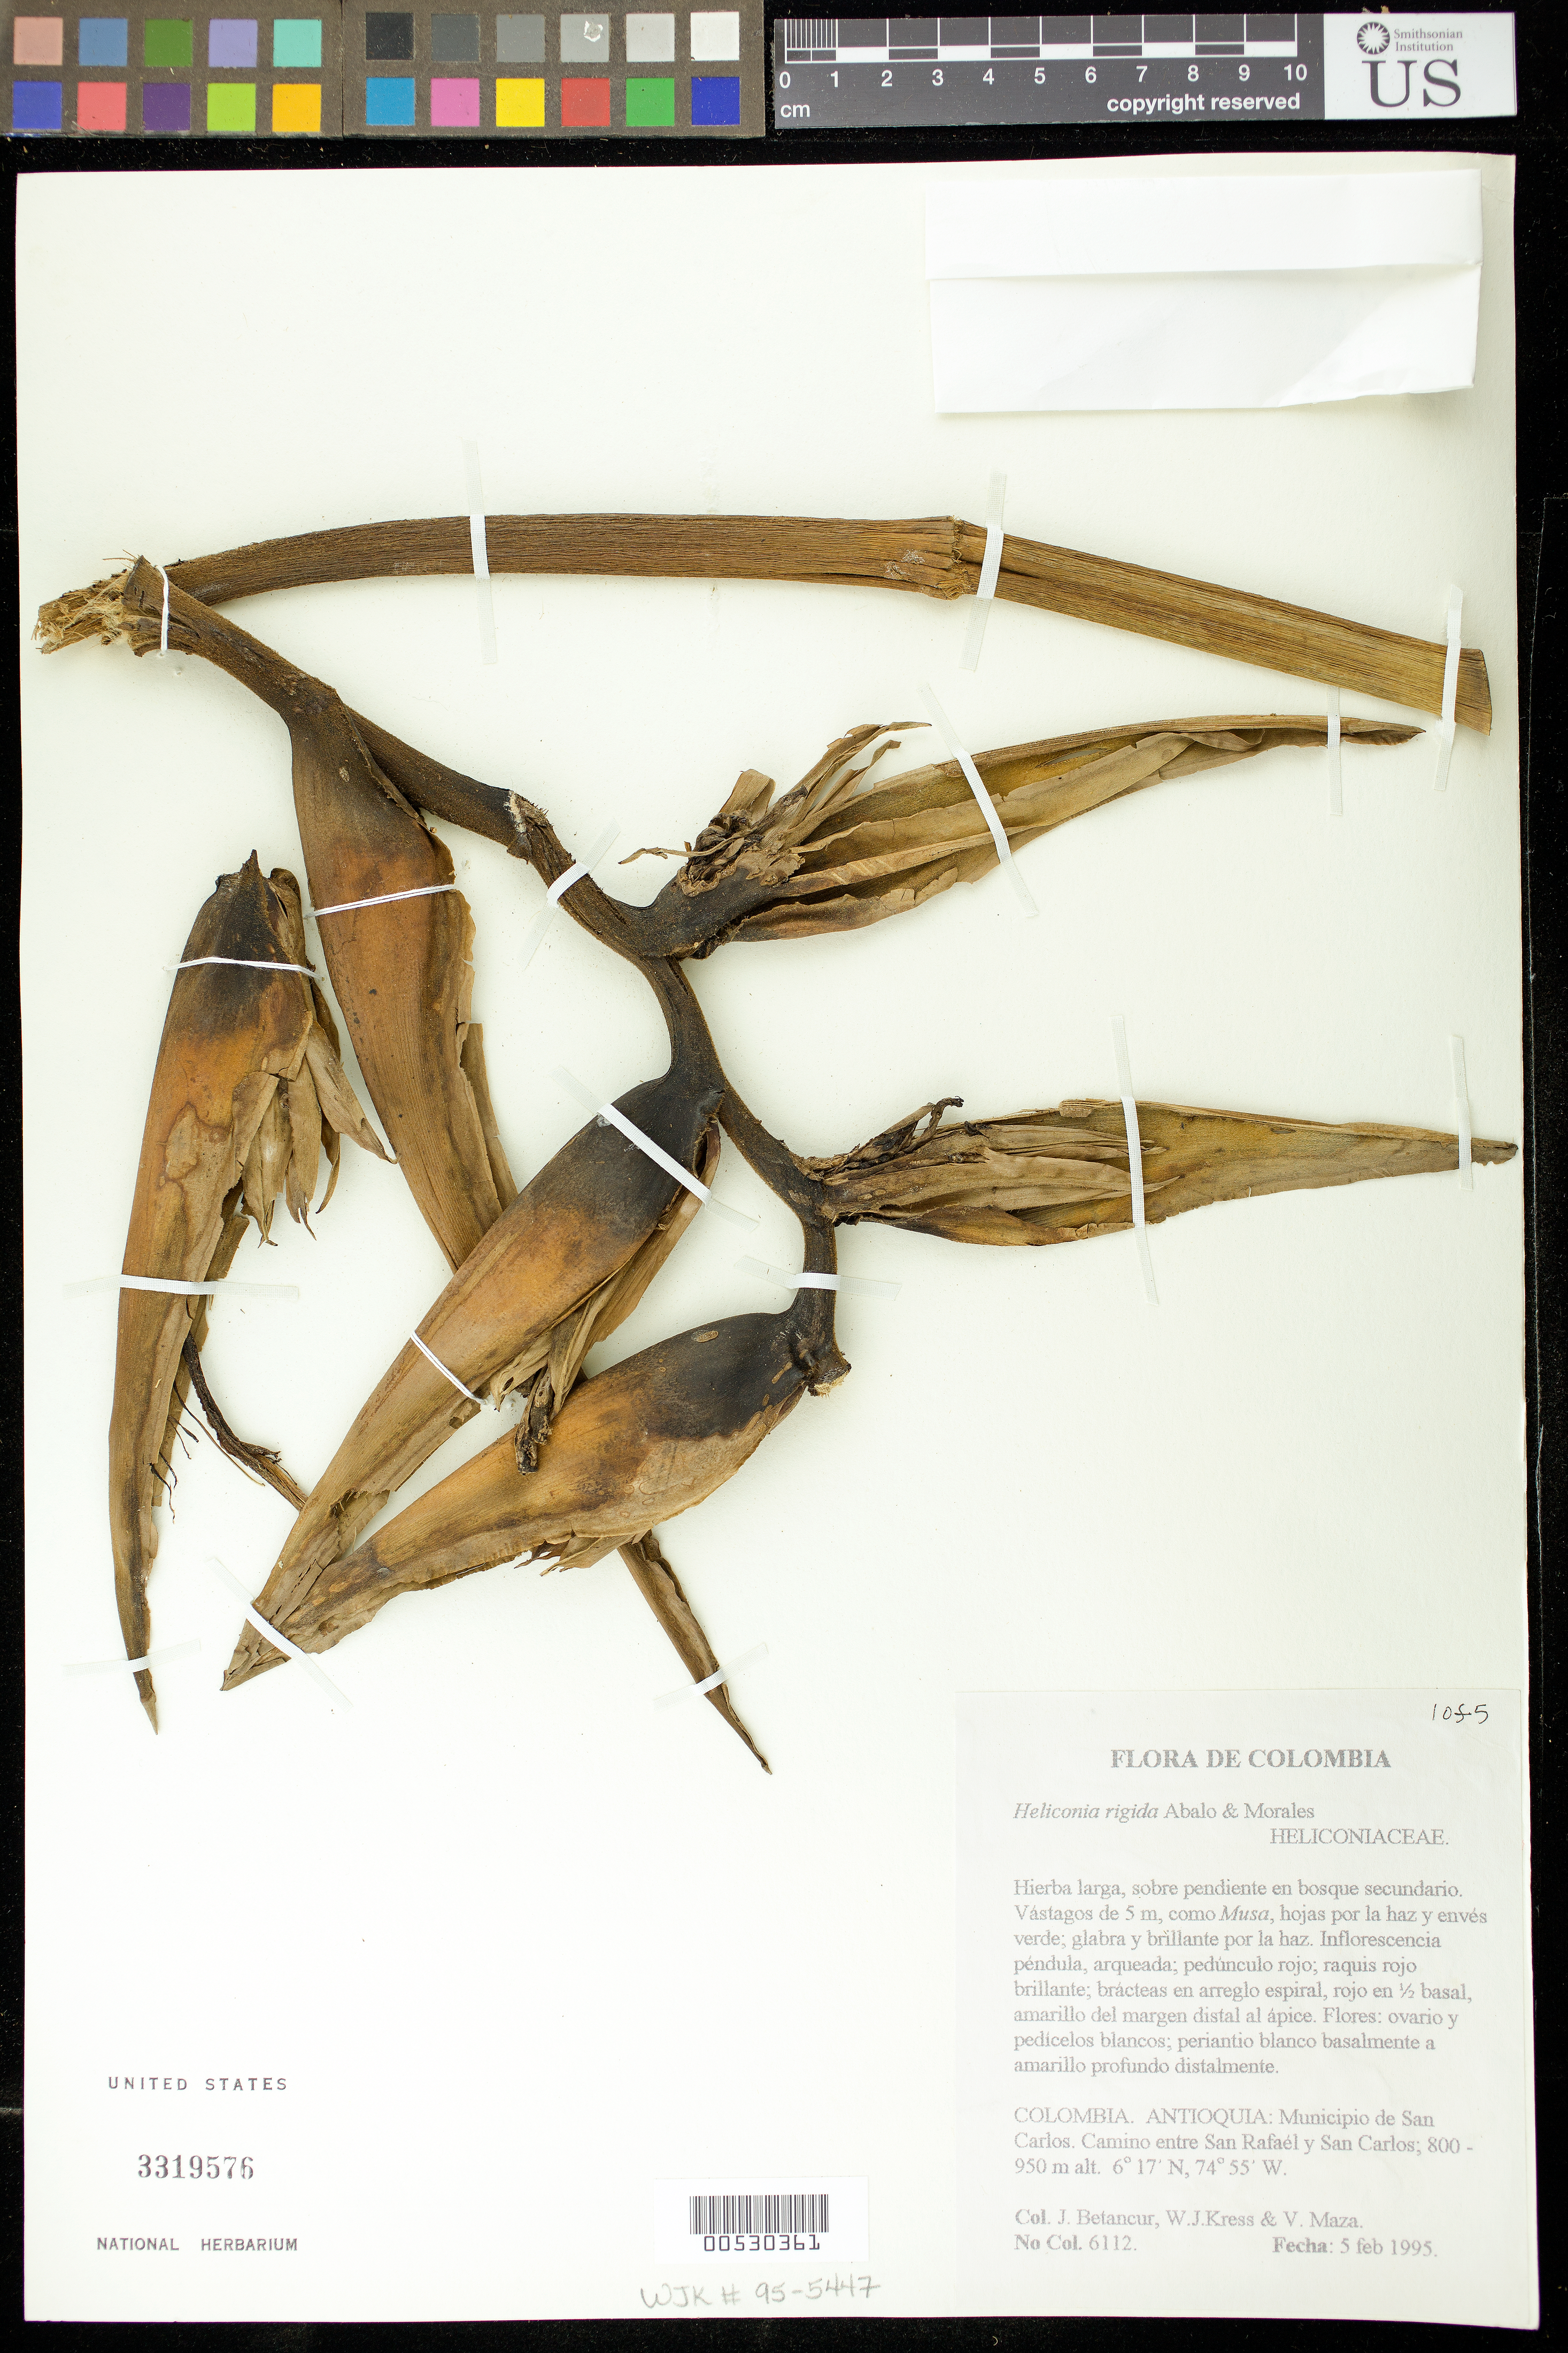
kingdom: Plantae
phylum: Tracheophyta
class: Liliopsida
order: Zingiberales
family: Heliconiaceae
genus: Heliconia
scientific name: Heliconia rigida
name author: Abalo & G. Morales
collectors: J. C. Betancur, W. J. Kress & V. Maza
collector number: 6112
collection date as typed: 05 Feb 1995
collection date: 1995-02-05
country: Colombia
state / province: Antioquia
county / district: San Carlos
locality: Road between San Rafael and San Carlos, km from San Rafael.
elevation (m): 800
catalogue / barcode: US 3319576